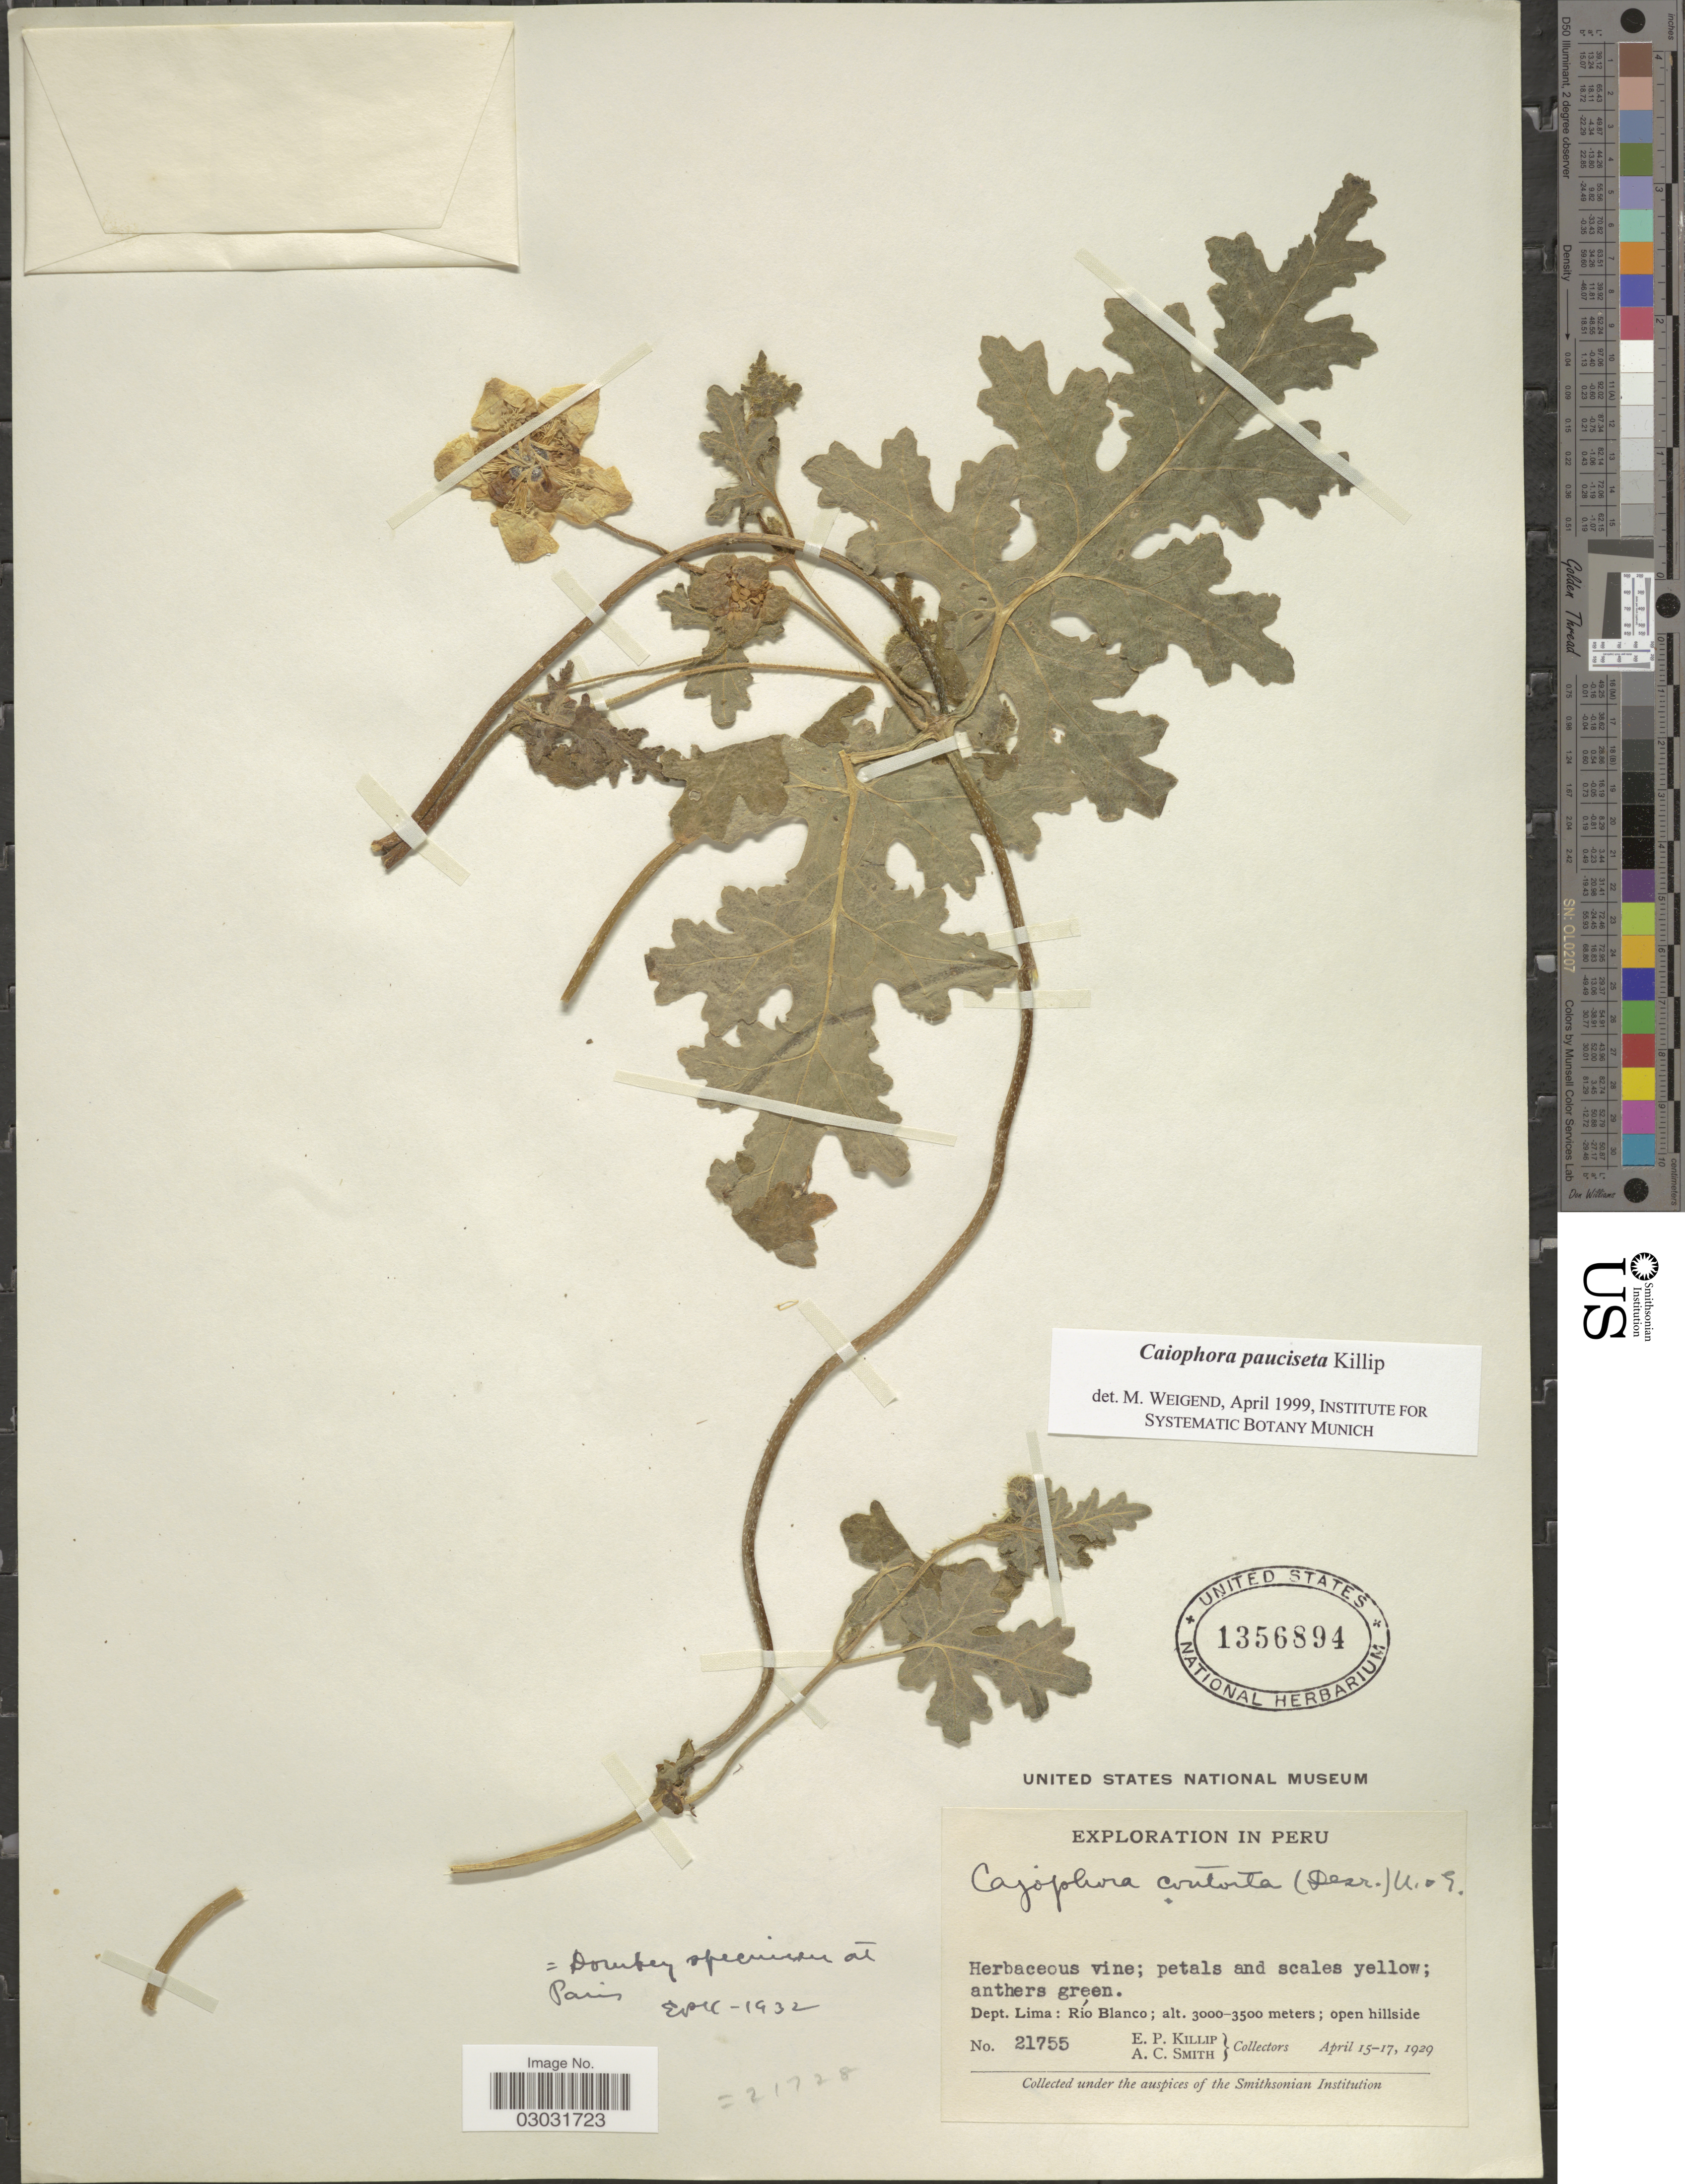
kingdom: Plantae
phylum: Tracheophyta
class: Magnoliopsida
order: Cornales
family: Loasaceae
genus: Caiophora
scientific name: Caiophora pauciseta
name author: Killip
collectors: E. P. Killip & A. C. Smith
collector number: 21755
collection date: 1929-04-15/1929-04-17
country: Peru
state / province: Lima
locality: Dept. Lima: Río Blanco.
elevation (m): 3000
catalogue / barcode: US 1356894